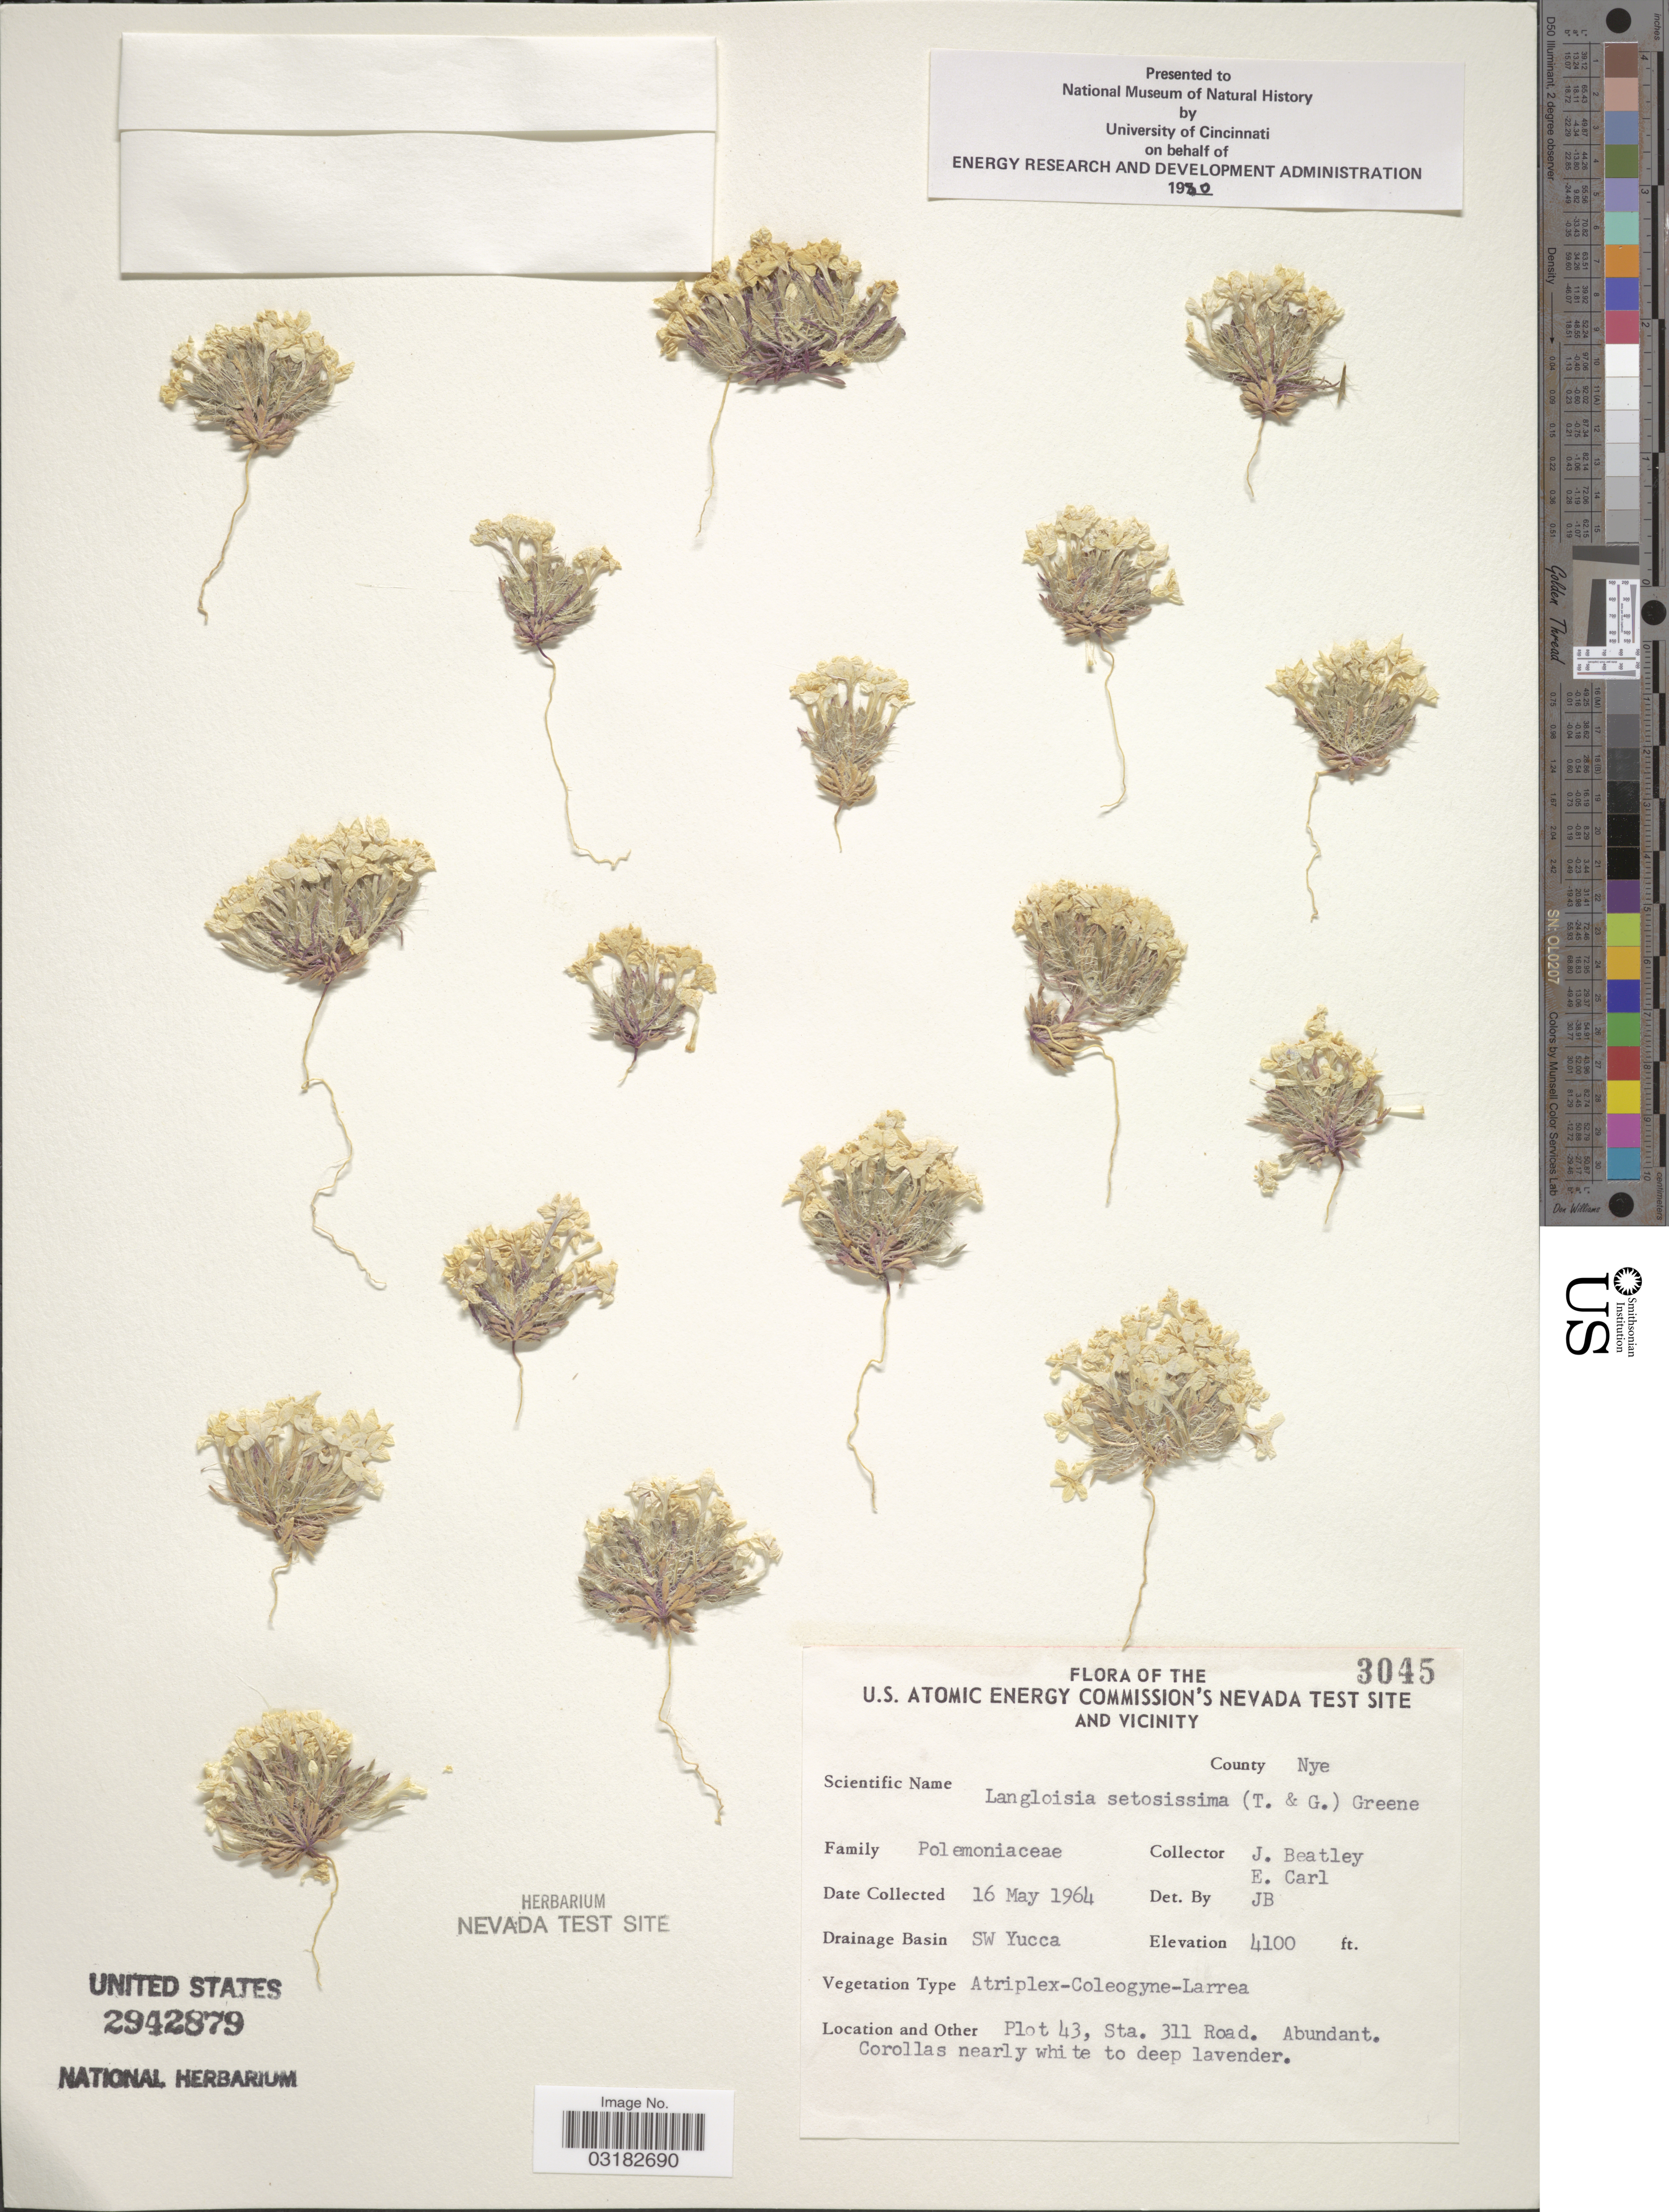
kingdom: Plantae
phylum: Tracheophyta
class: Magnoliopsida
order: Ericales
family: Polemoniaceae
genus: Langloisia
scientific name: Langloisia setosissima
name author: (Torr. & A. Gray) Greene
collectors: J. C. Beatley & E. Carl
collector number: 3045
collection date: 1964-05-16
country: United States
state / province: Nevada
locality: U.S. Atomic Energy Commission's Nevada Test Site and vicinity. County Nye. Drainage Basin SW Yucca. Plot 43, Sta. 311 Road.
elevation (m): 1250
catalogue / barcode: US 2942879